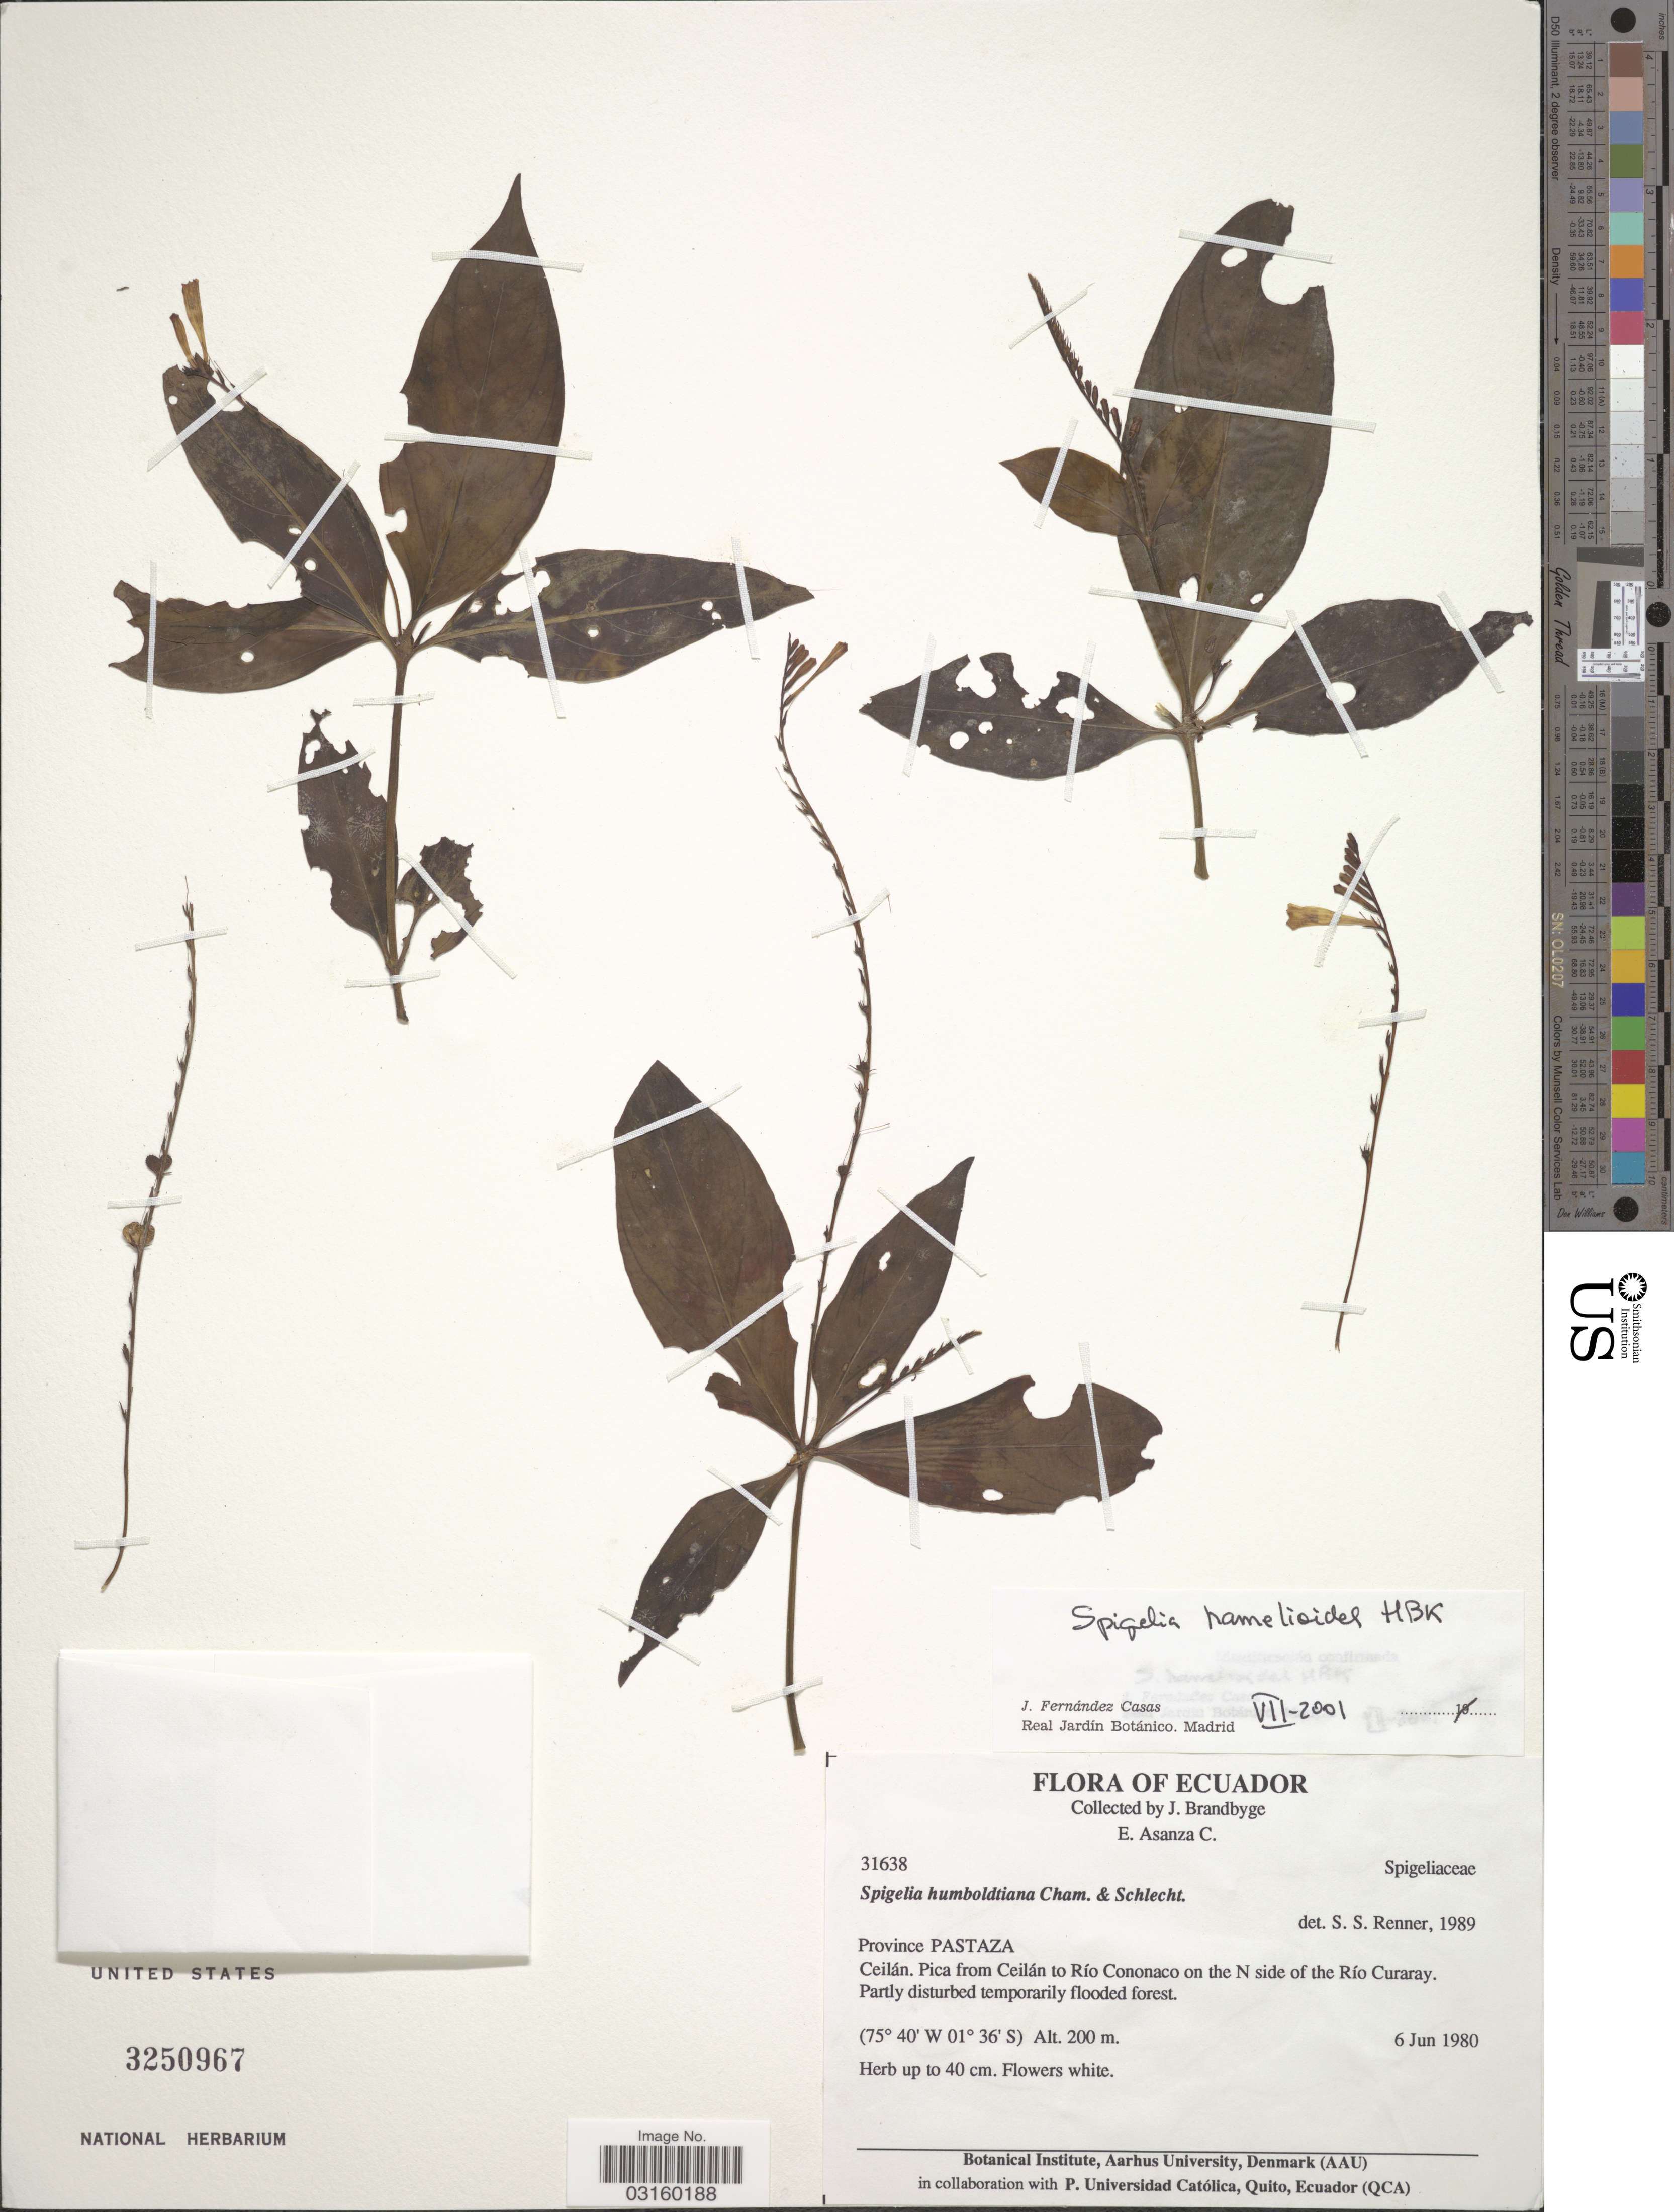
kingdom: Plantae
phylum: Tracheophyta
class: Magnoliopsida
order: Gentianales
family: Loganiaceae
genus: Spigelia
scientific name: Spigelia hamelioides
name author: Kunth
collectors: J. Brandbyge & E. Asanza C.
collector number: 31638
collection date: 1980-06-06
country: Ecuador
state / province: Pastaza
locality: Ceilán. Pica from Ceilán to Río Cononaco on the N side of the Río Curaray.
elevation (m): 200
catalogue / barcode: US 3250967